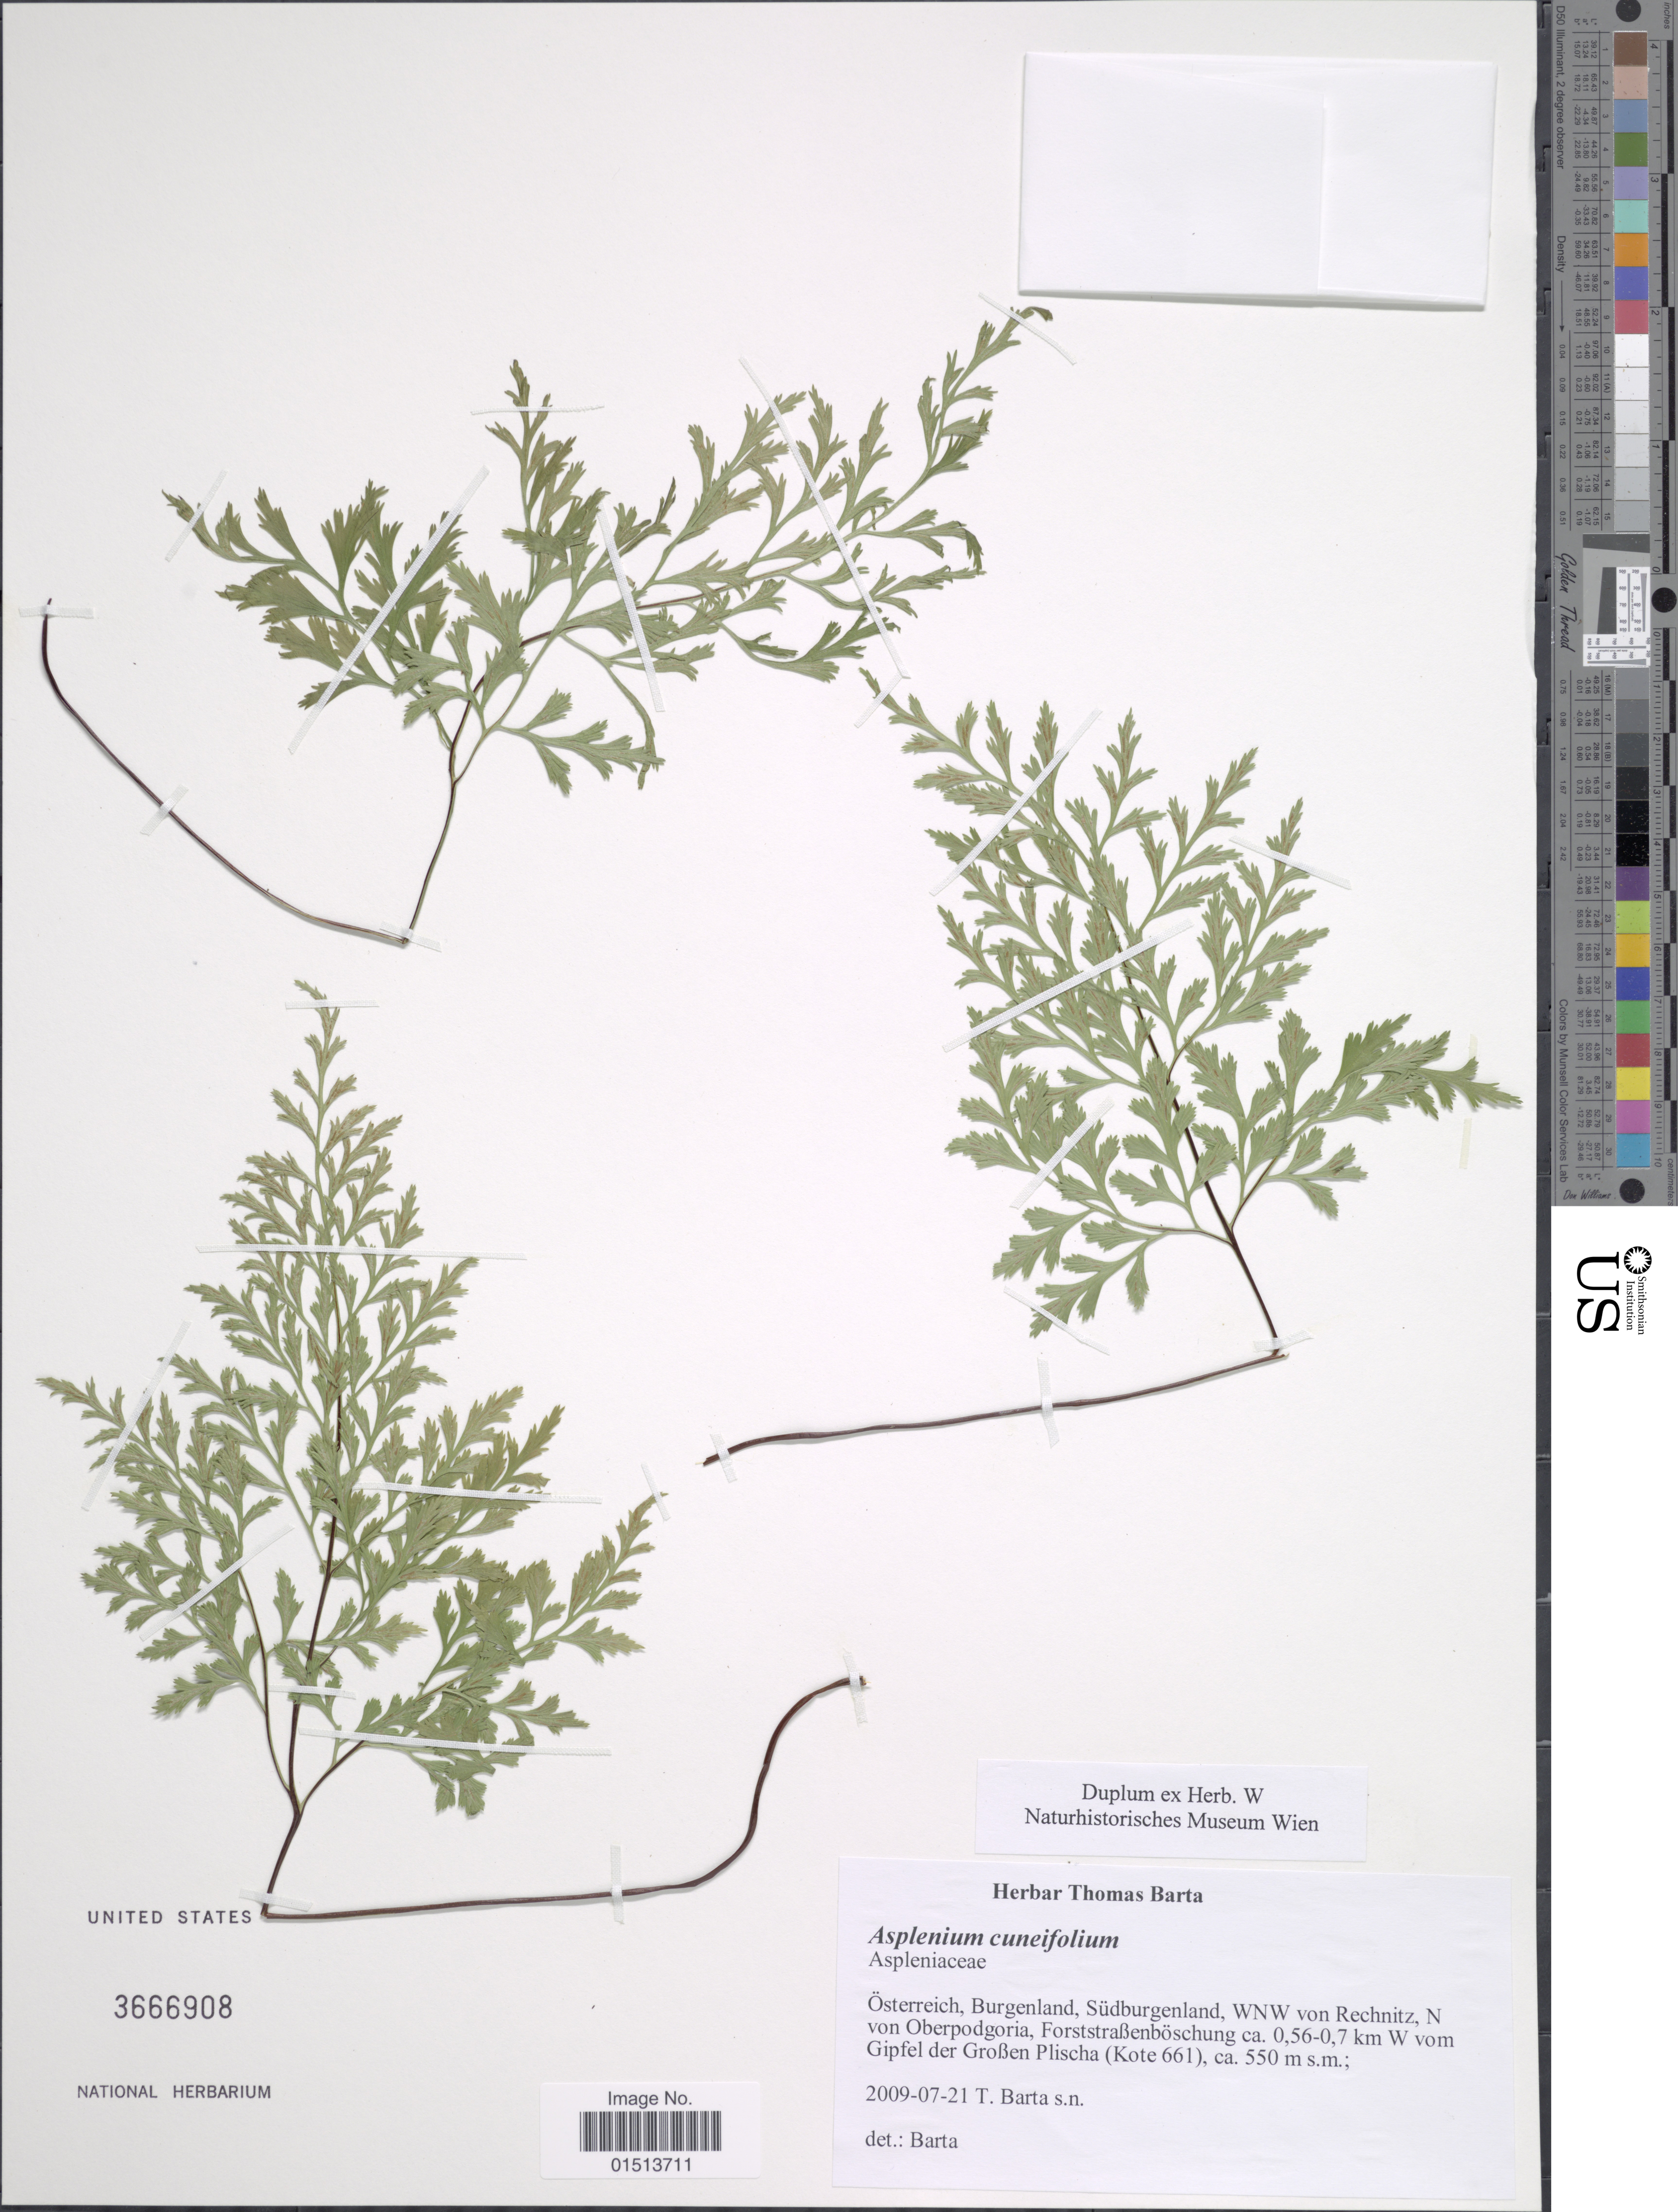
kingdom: Plantae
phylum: Tracheophyta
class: Polypodiopsida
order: Polypodiales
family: Aspleniaceae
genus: Asplenium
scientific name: Asplenium cuneifolium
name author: Viv.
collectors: T. Barta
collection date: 2009-07-21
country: Austria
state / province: Burgenland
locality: Österreich, Südburgenland, WNW von Rechnitz, N von Oberpodgoria, ForststraBenböschung ca 0,56-0,7 km W vom Gipfel der Groben Plischa (Kote 661)/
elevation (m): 550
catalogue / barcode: US 3666908